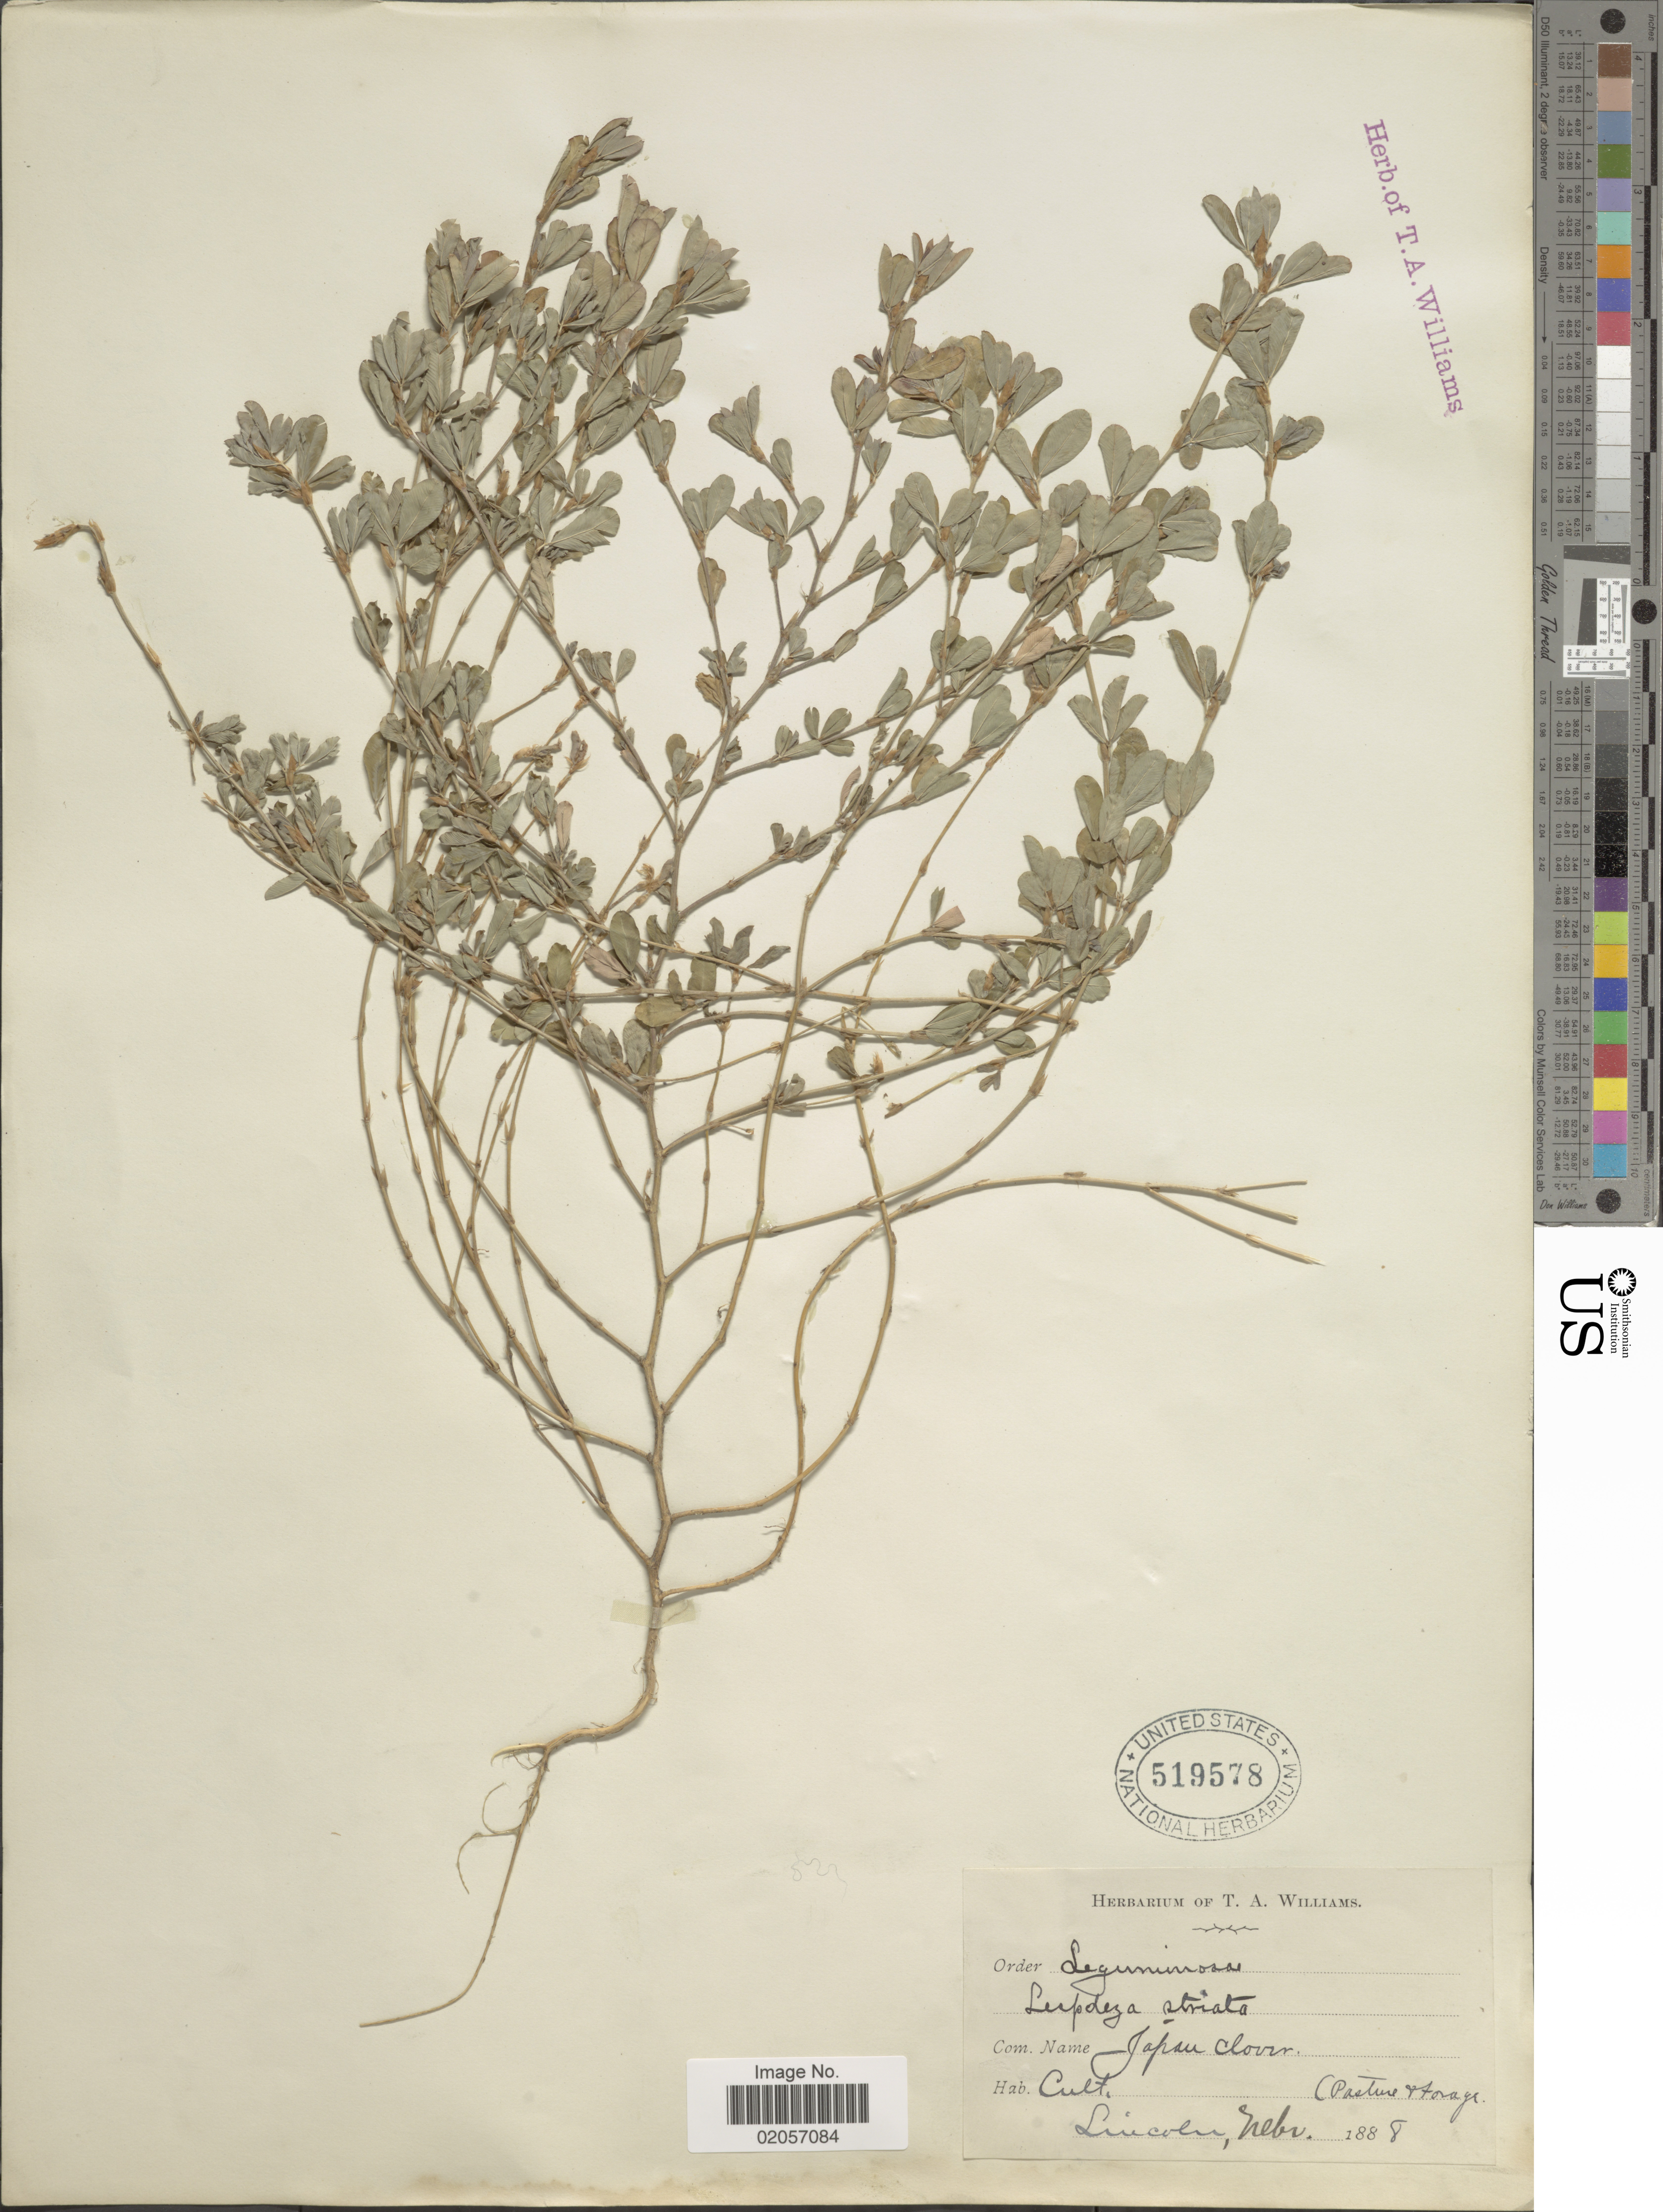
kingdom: Plantae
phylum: Tracheophyta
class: Magnoliopsida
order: Fabales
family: Fabaceae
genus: Kummerowia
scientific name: Kummerowia striata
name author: (Thunb.) Schindl.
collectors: T. A. Williams (herbarium)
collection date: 1888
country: United States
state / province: Nebraska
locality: Pasture storage, Lincoln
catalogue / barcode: US 519578